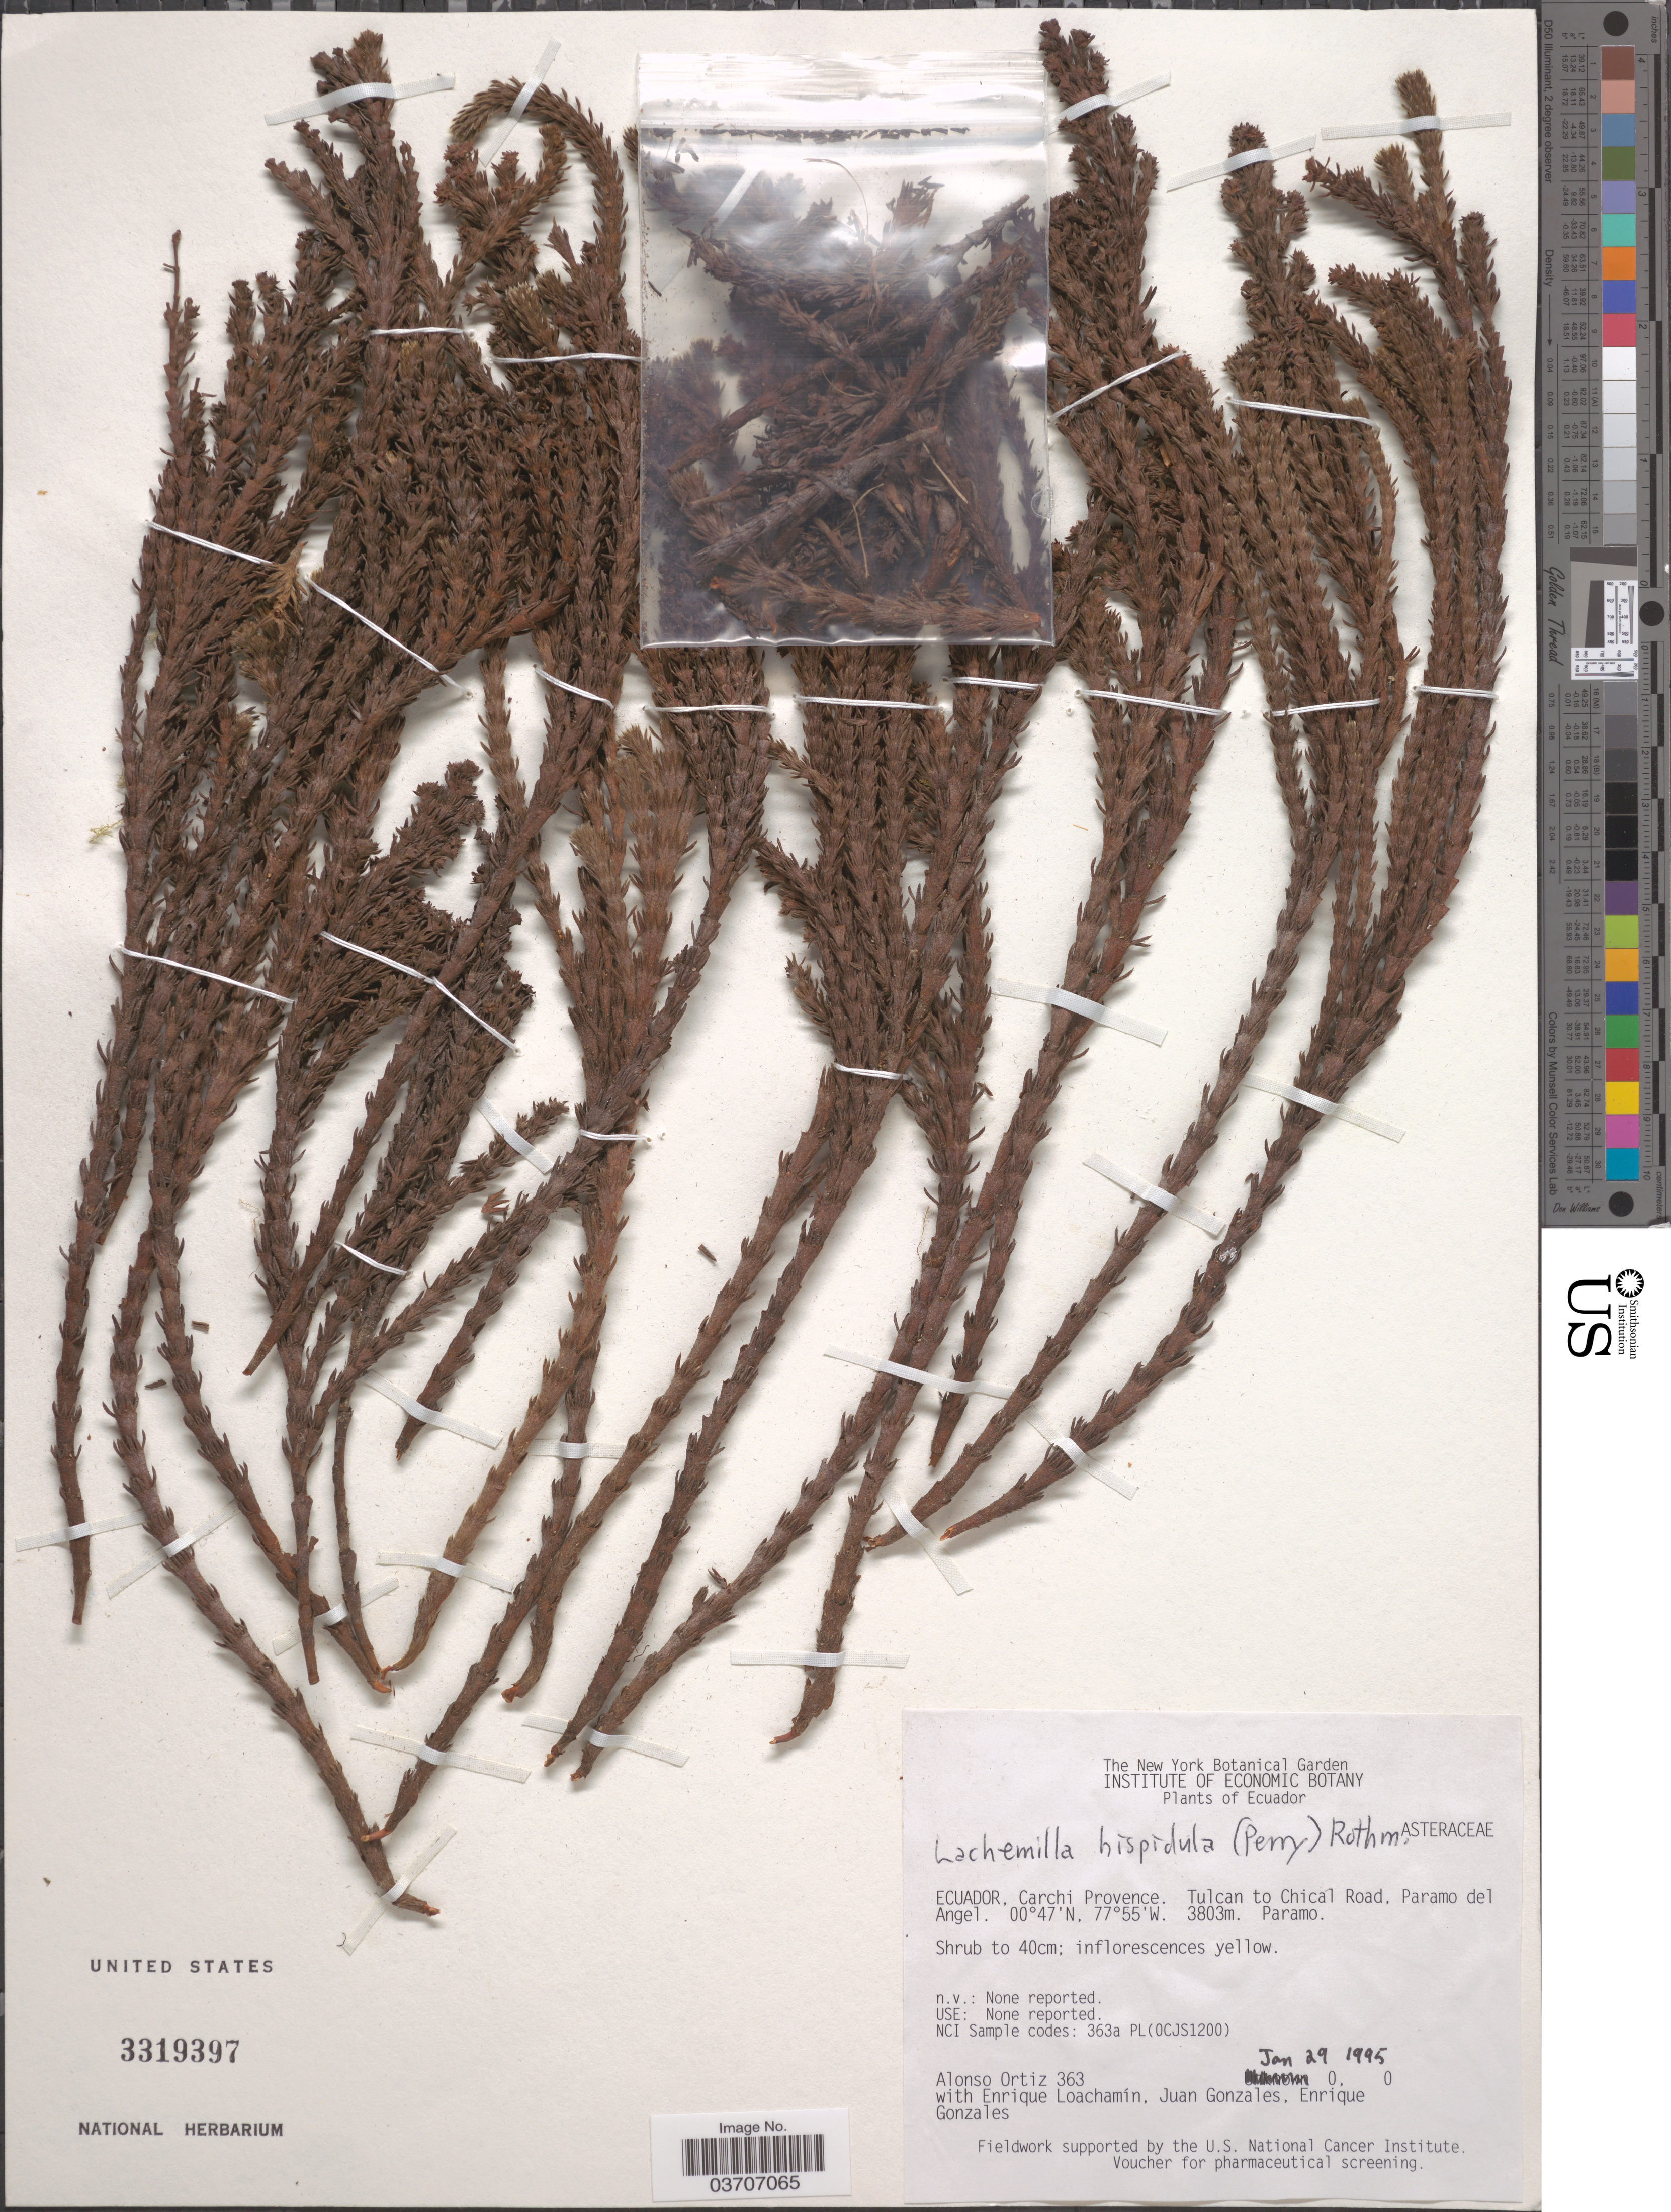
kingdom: Plantae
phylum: Tracheophyta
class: Magnoliopsida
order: Rosales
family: Rosaceae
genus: Lachemilla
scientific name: Lachemilla hispidula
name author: (L.M. Perry) Rothm.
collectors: A. Ortiz, E. Loachamin, J. Gonzales & E. Gonzales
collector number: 363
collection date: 1995-01-29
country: Ecuador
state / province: Carchi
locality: Tulcan to Chical Roas. Paramo del Angel.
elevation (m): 3803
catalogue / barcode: US 3319397